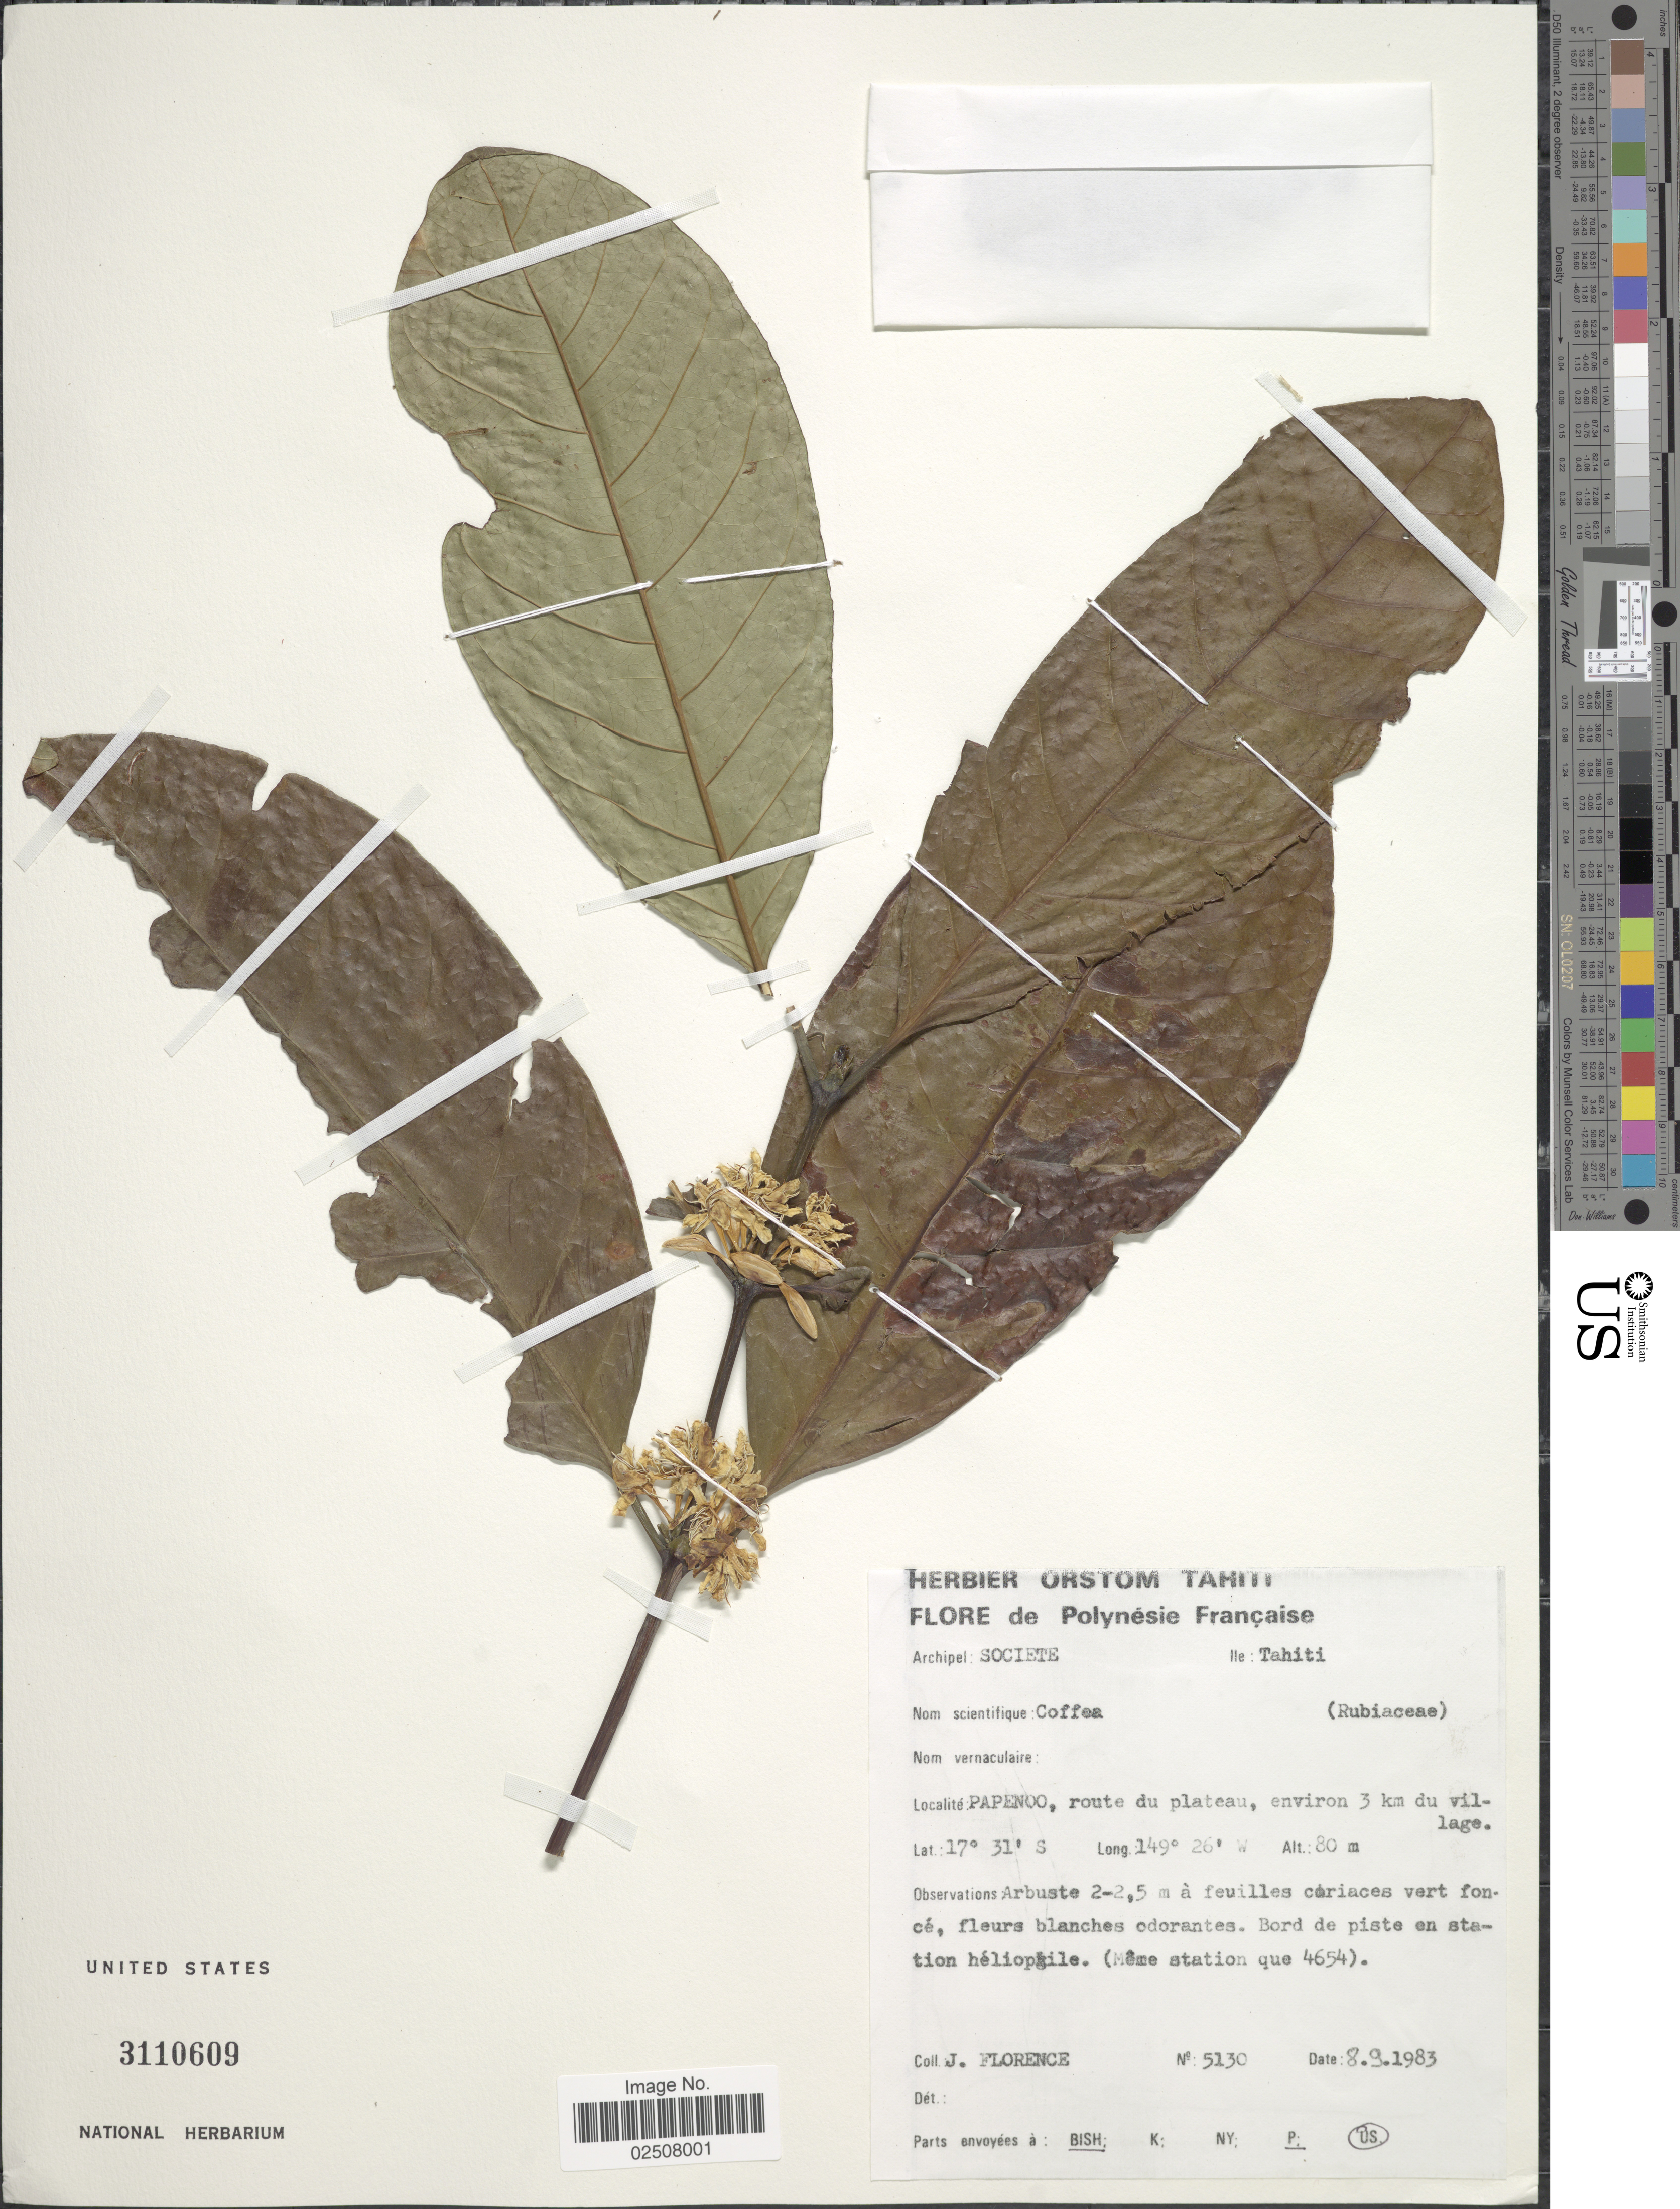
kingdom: Plantae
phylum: Tracheophyta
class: Magnoliopsida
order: Gentianales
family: Rubiaceae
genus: Coffea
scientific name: Coffea canephora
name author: Pierre ex A. Cunn.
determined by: Florence, J.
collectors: J. Florence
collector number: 5130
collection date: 1983-09-08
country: French Polynesia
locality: Archipel: Societe, Ile: Tahiti, Papenoo, route du plateau, environ 3 km du village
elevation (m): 80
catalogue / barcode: US 3110609